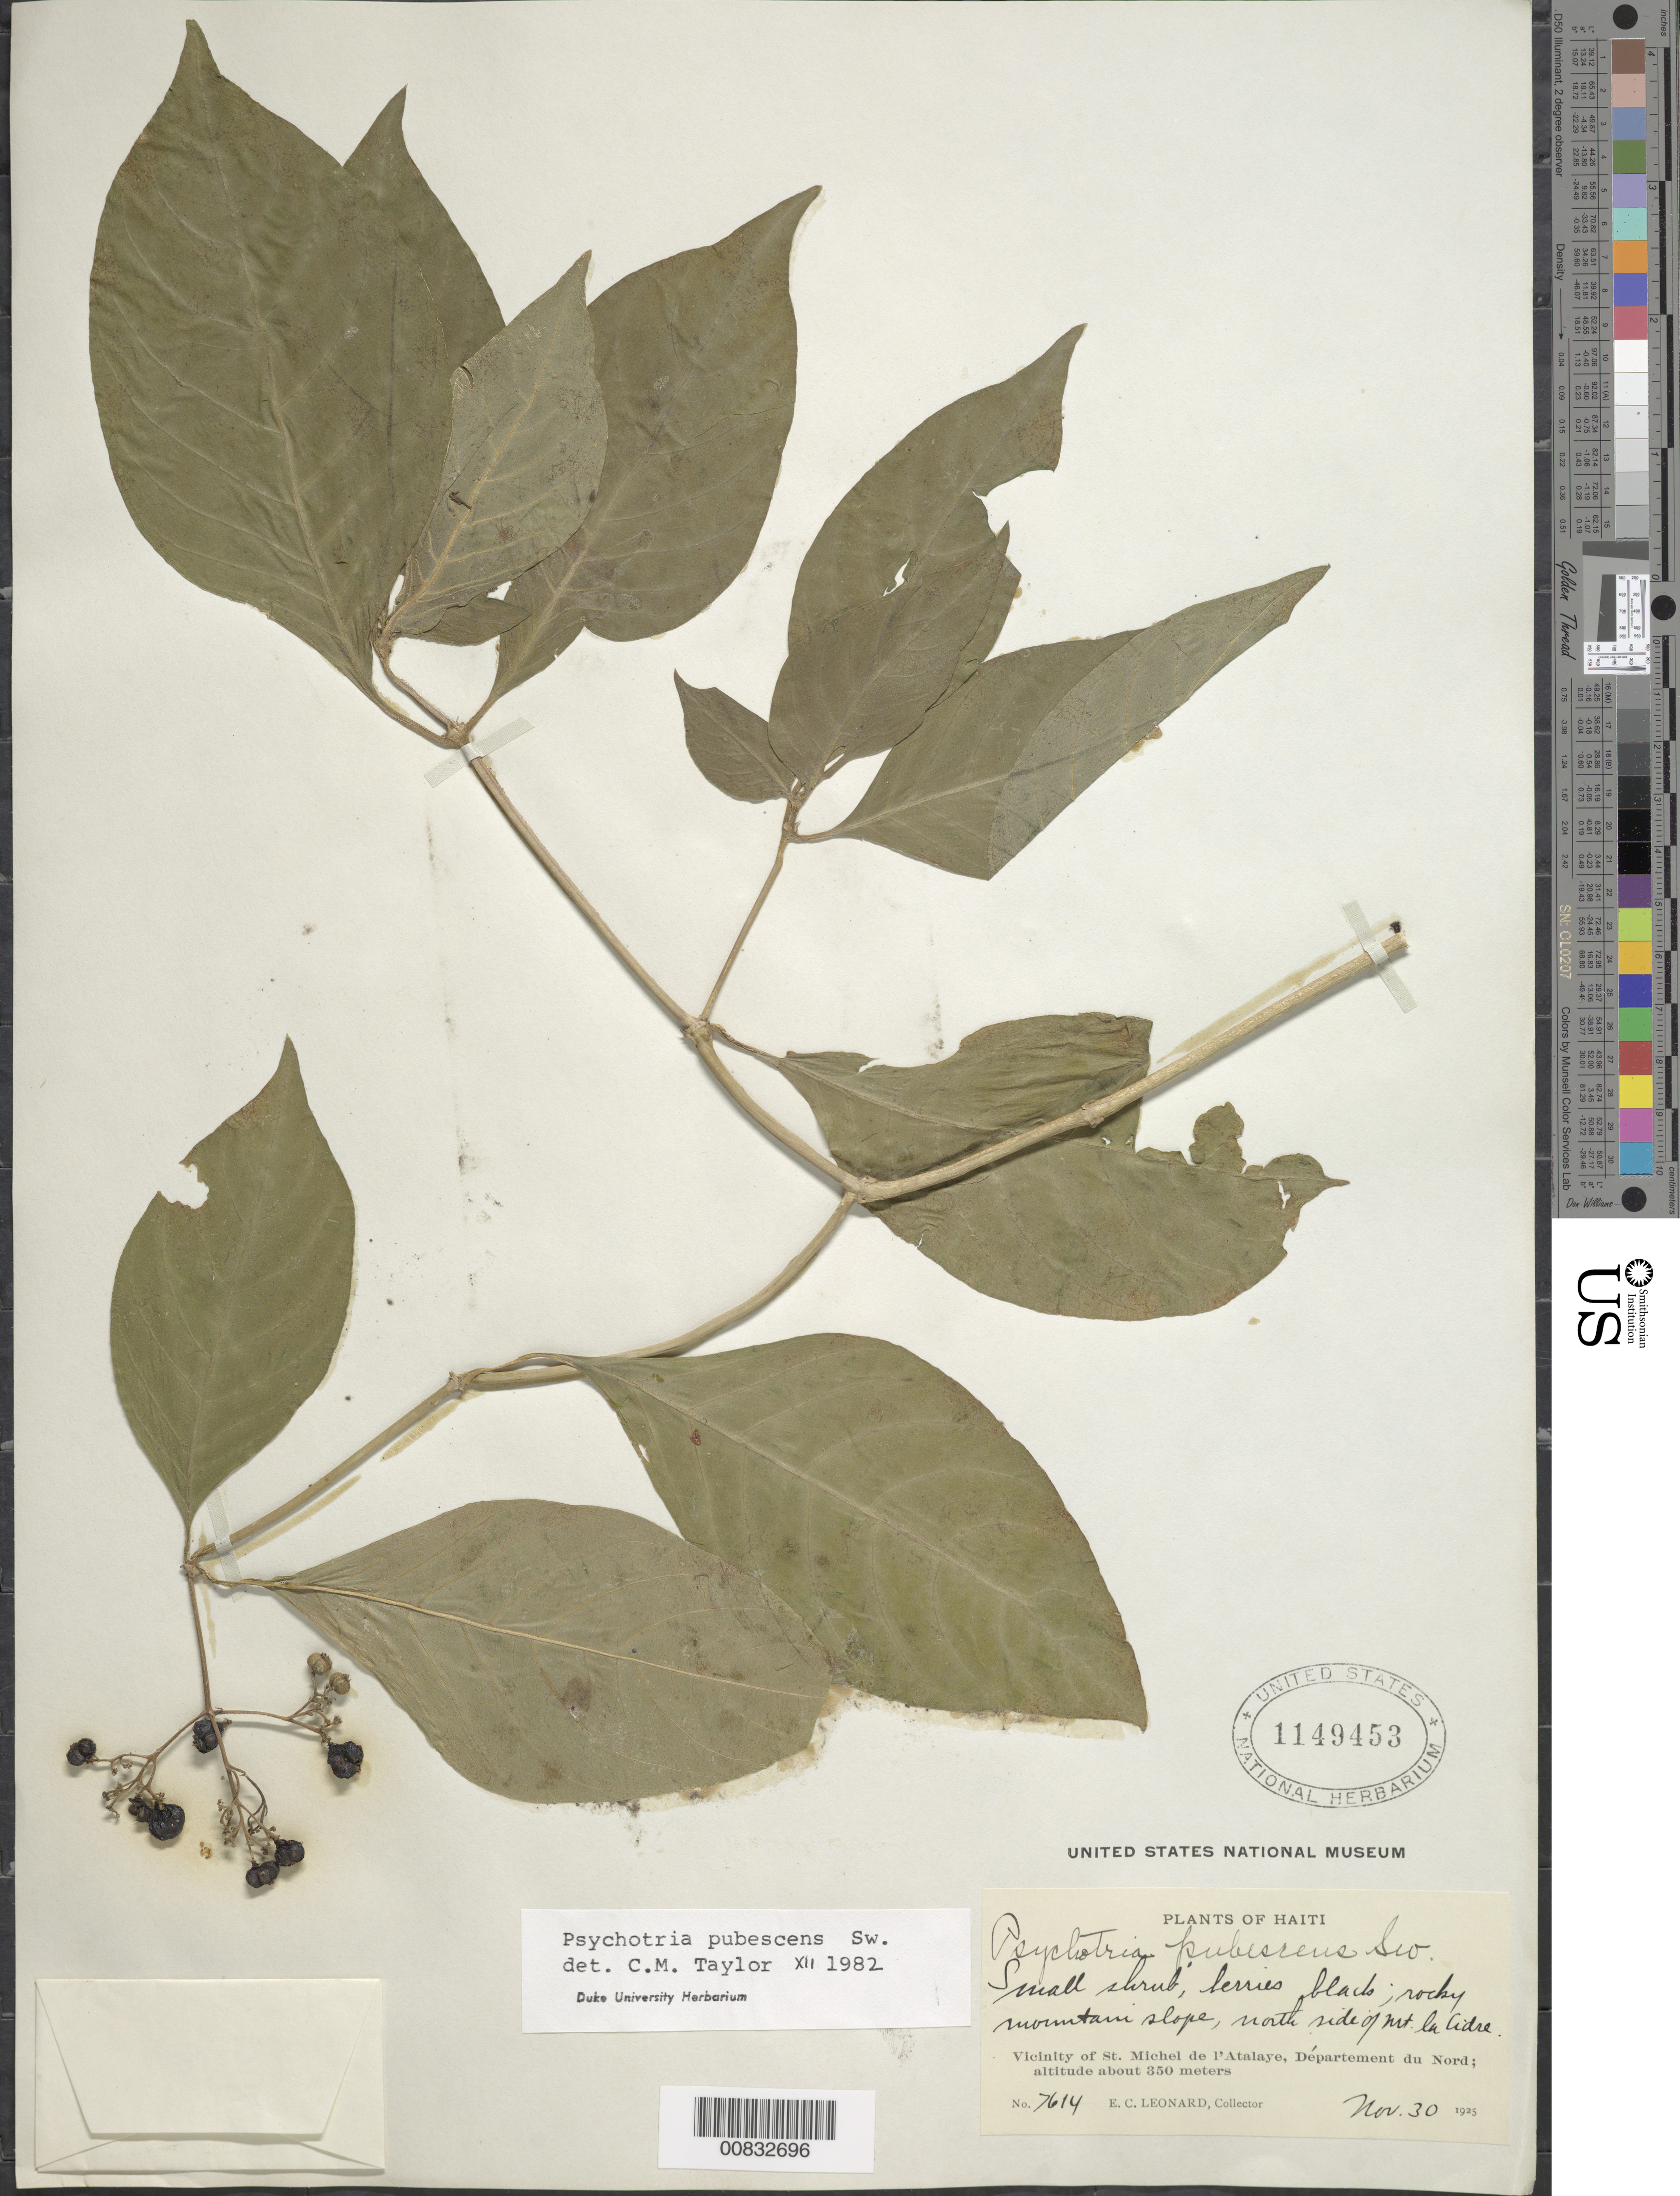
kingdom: Plantae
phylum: Tracheophyta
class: Magnoliopsida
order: Gentianales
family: Rubiaceae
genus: Psychotria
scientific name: Psychotria pubescens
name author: Sw.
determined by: Taylor, Charlotte M.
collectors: E. C. Leonard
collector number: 7614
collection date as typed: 30 Nov 1925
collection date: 1925-11-30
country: Haiti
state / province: Artibonite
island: Hispaniola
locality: Vicinity of St. Michel de l'Atalaye, north side of Mt. la Cidre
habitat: Rocky mountain slope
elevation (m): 350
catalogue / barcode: US 1149453